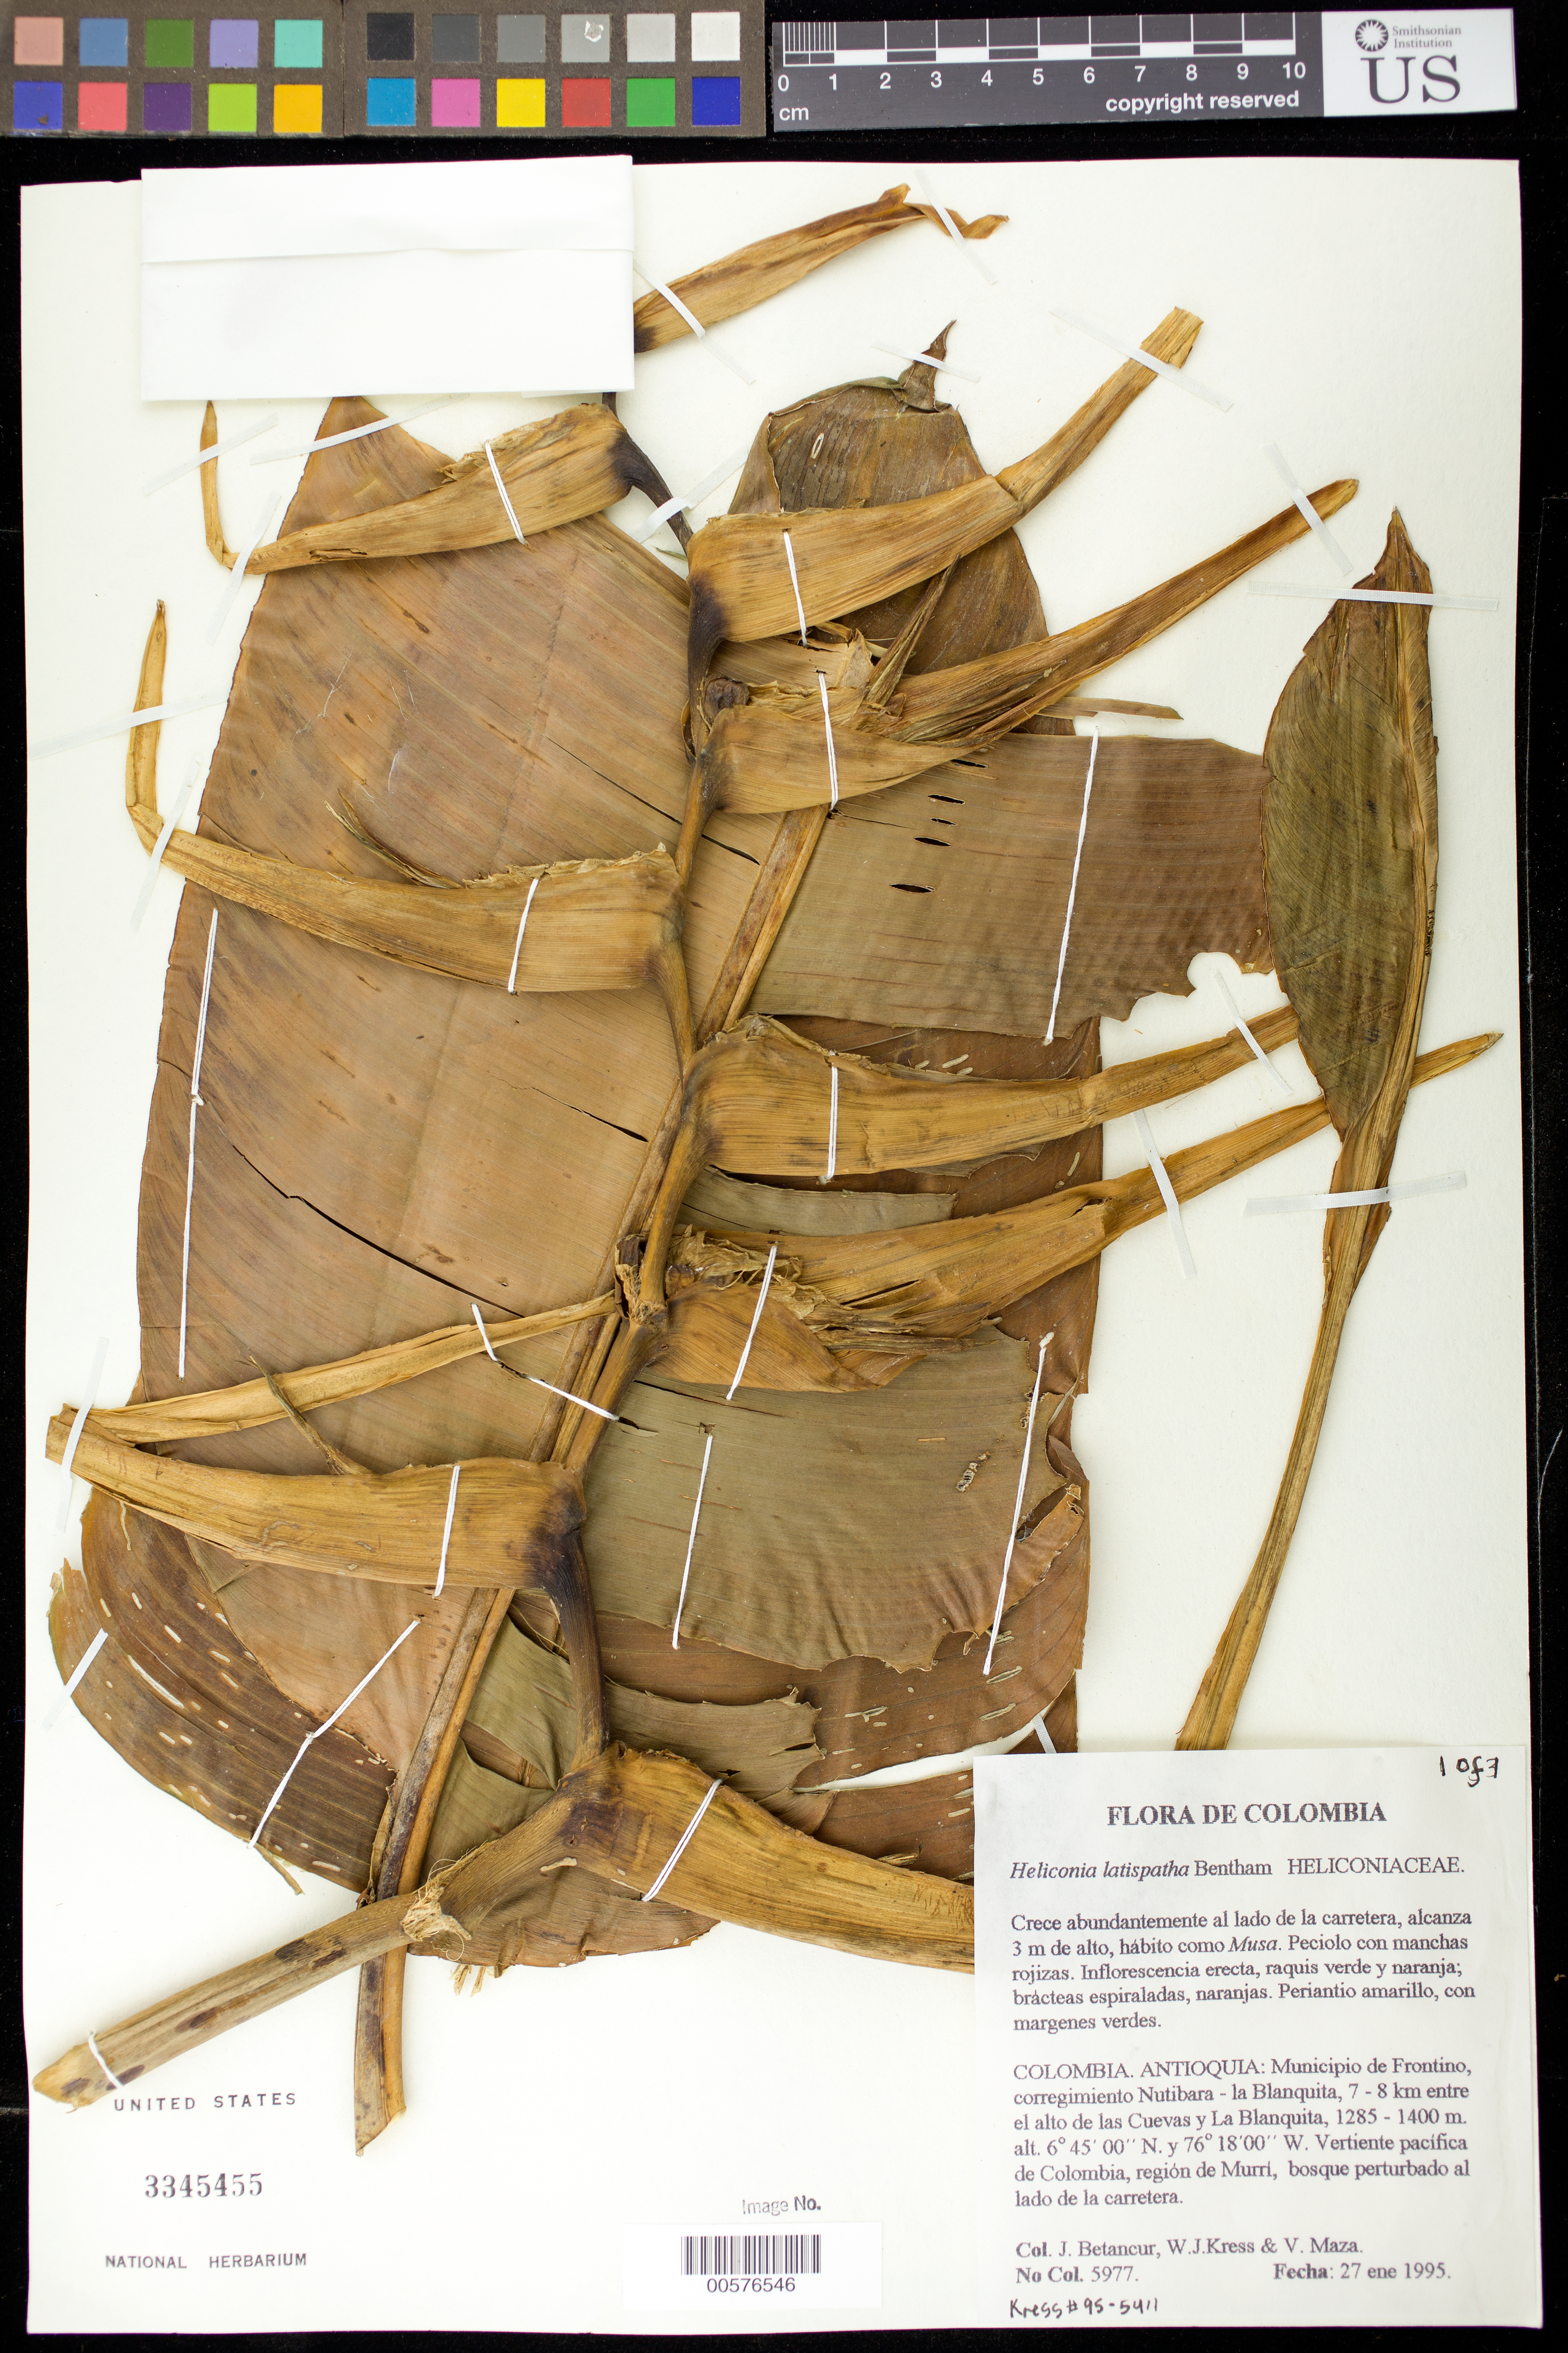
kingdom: Plantae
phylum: Tracheophyta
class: Liliopsida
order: Zingiberales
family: Heliconiaceae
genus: Heliconia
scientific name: Heliconia latispatha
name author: Benth.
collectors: J. C. Betancur, W. J. Kress & V. Maza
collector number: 5977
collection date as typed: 27 Jan 1995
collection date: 1995-01-27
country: Colombia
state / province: Antioquia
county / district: Frontino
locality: Road between Nutibara and La Blanquita, 29 km from Nutibara.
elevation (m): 915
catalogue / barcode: US 3345455